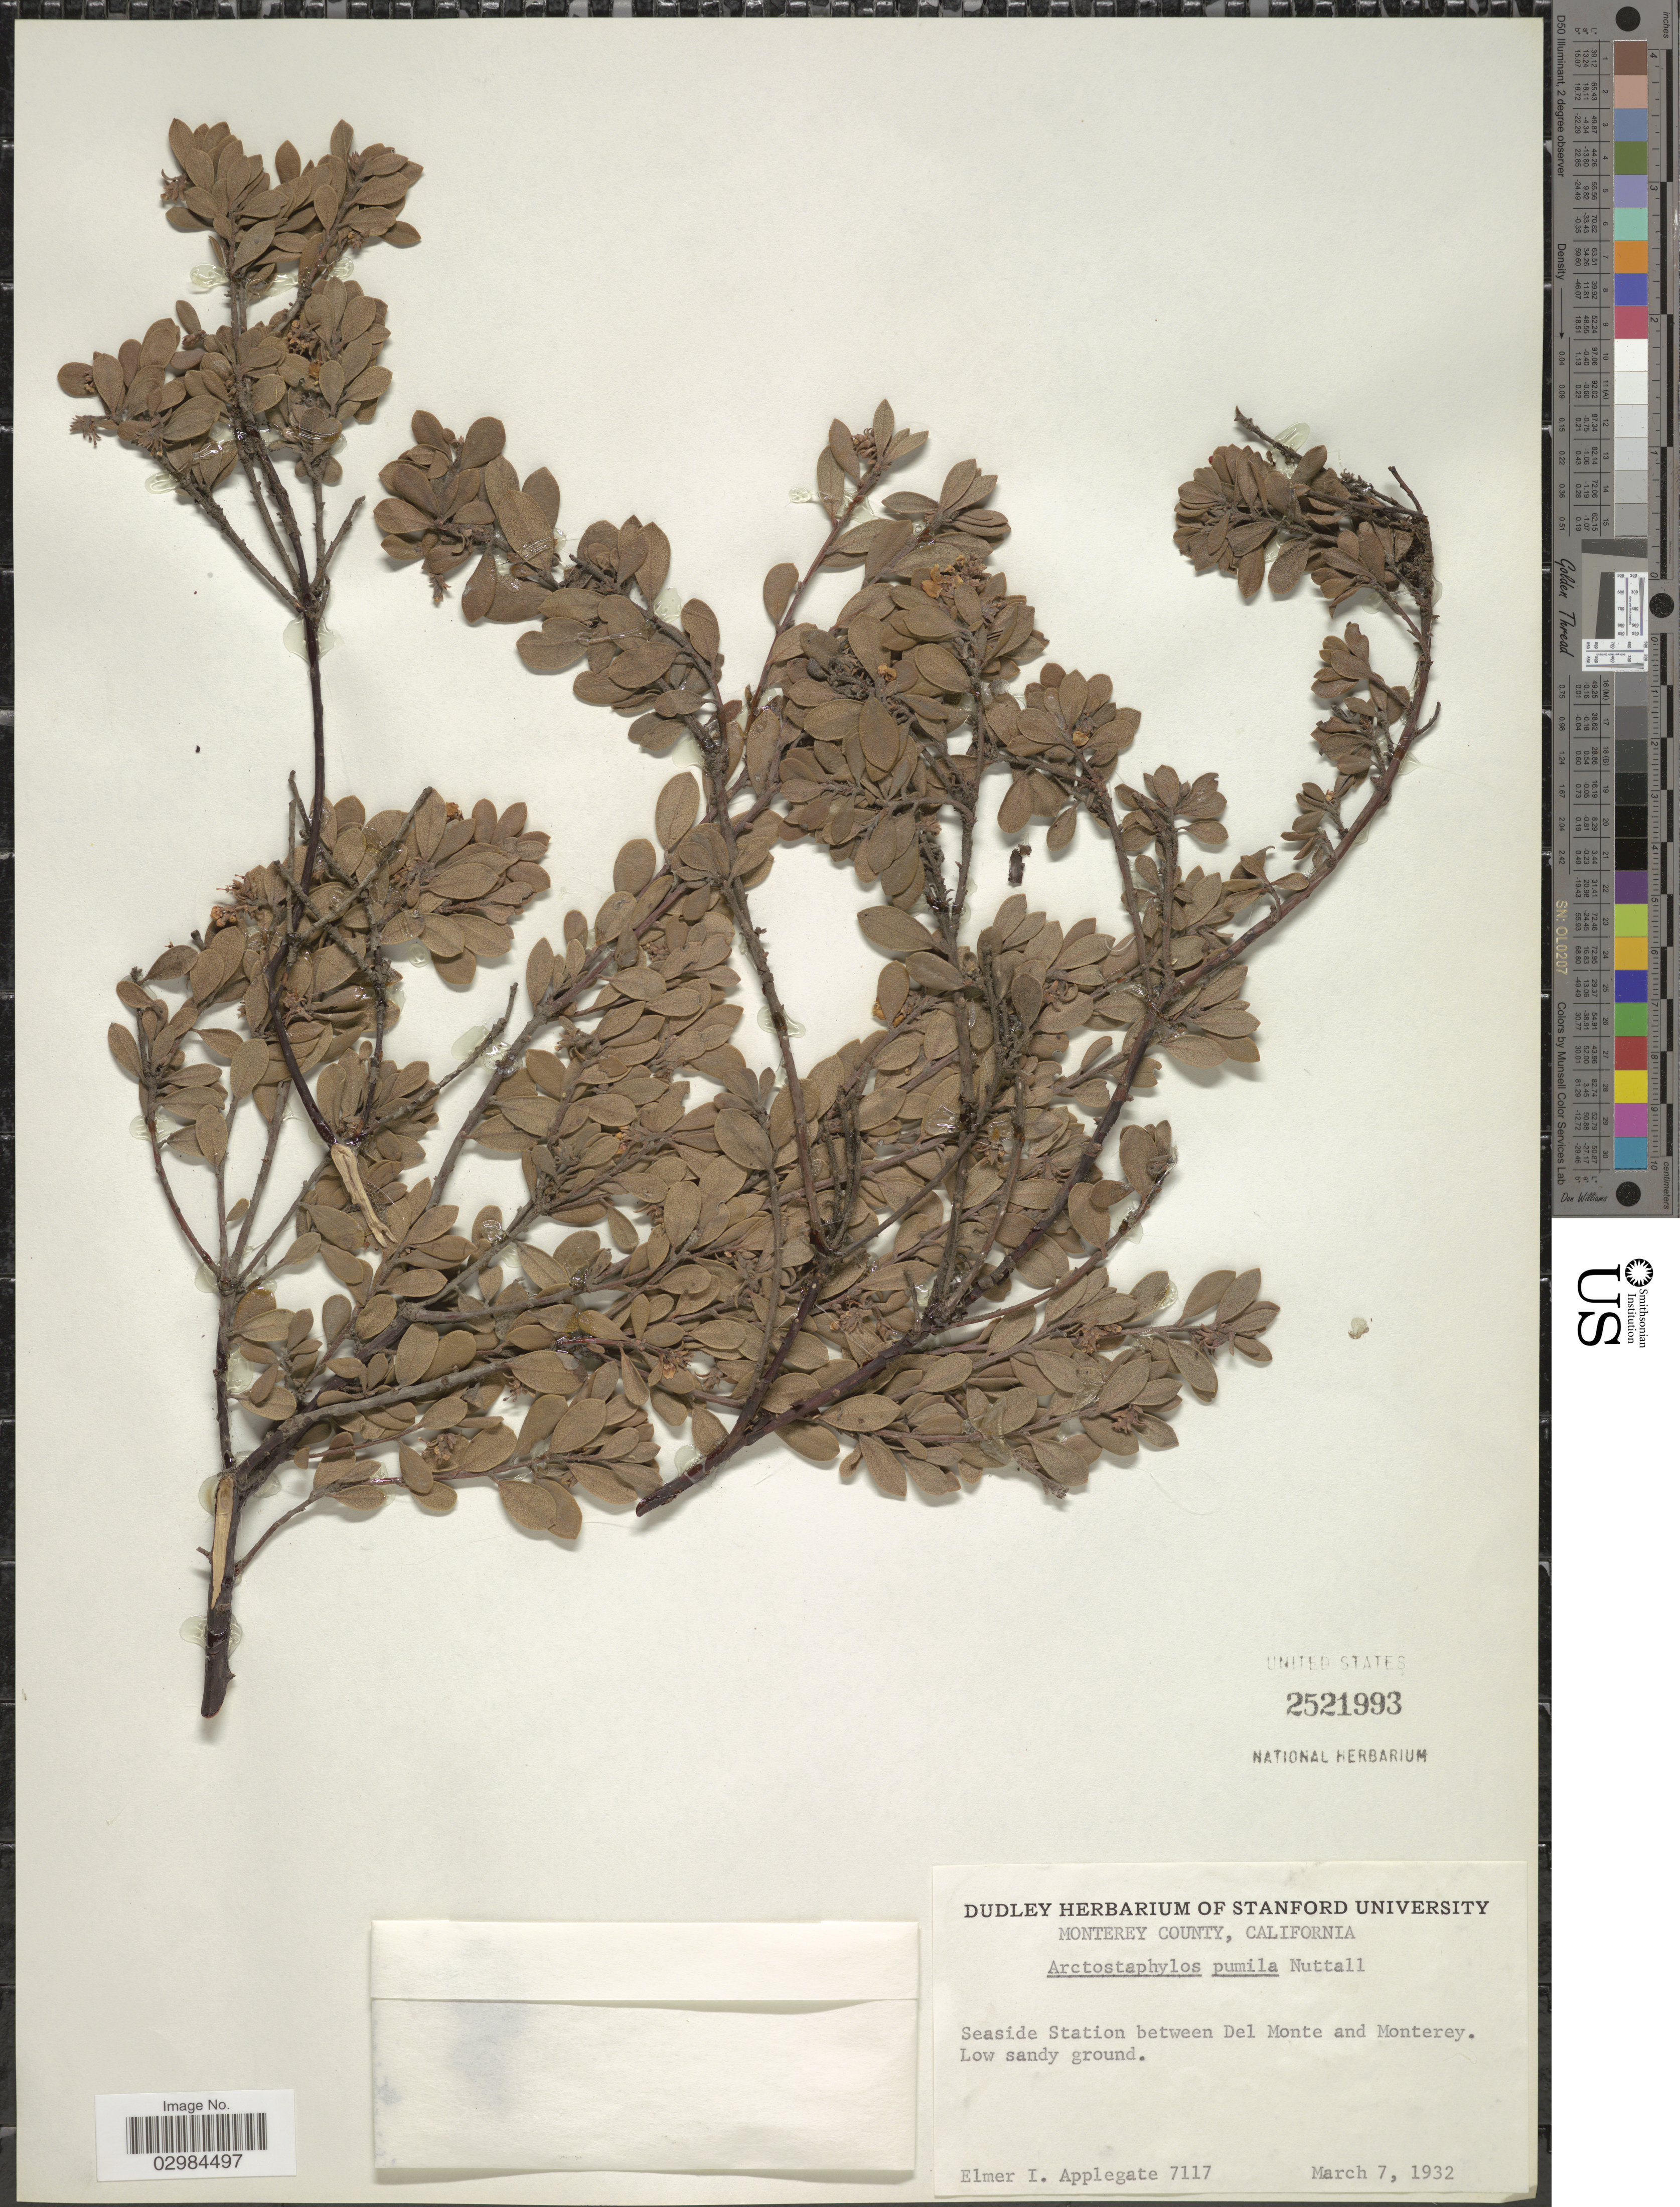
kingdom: Plantae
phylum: Tracheophyta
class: Magnoliopsida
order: Ericales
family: Ericaceae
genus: Arctostaphylos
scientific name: Arctostaphylos pumila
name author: Nutt.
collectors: E. I. Applegate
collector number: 7117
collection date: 1932-03-07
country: United States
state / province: California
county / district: Monterey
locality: Monterey County. Seaside Station between Del Monte and Monterey. Low sandy ground.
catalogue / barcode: US 2521993